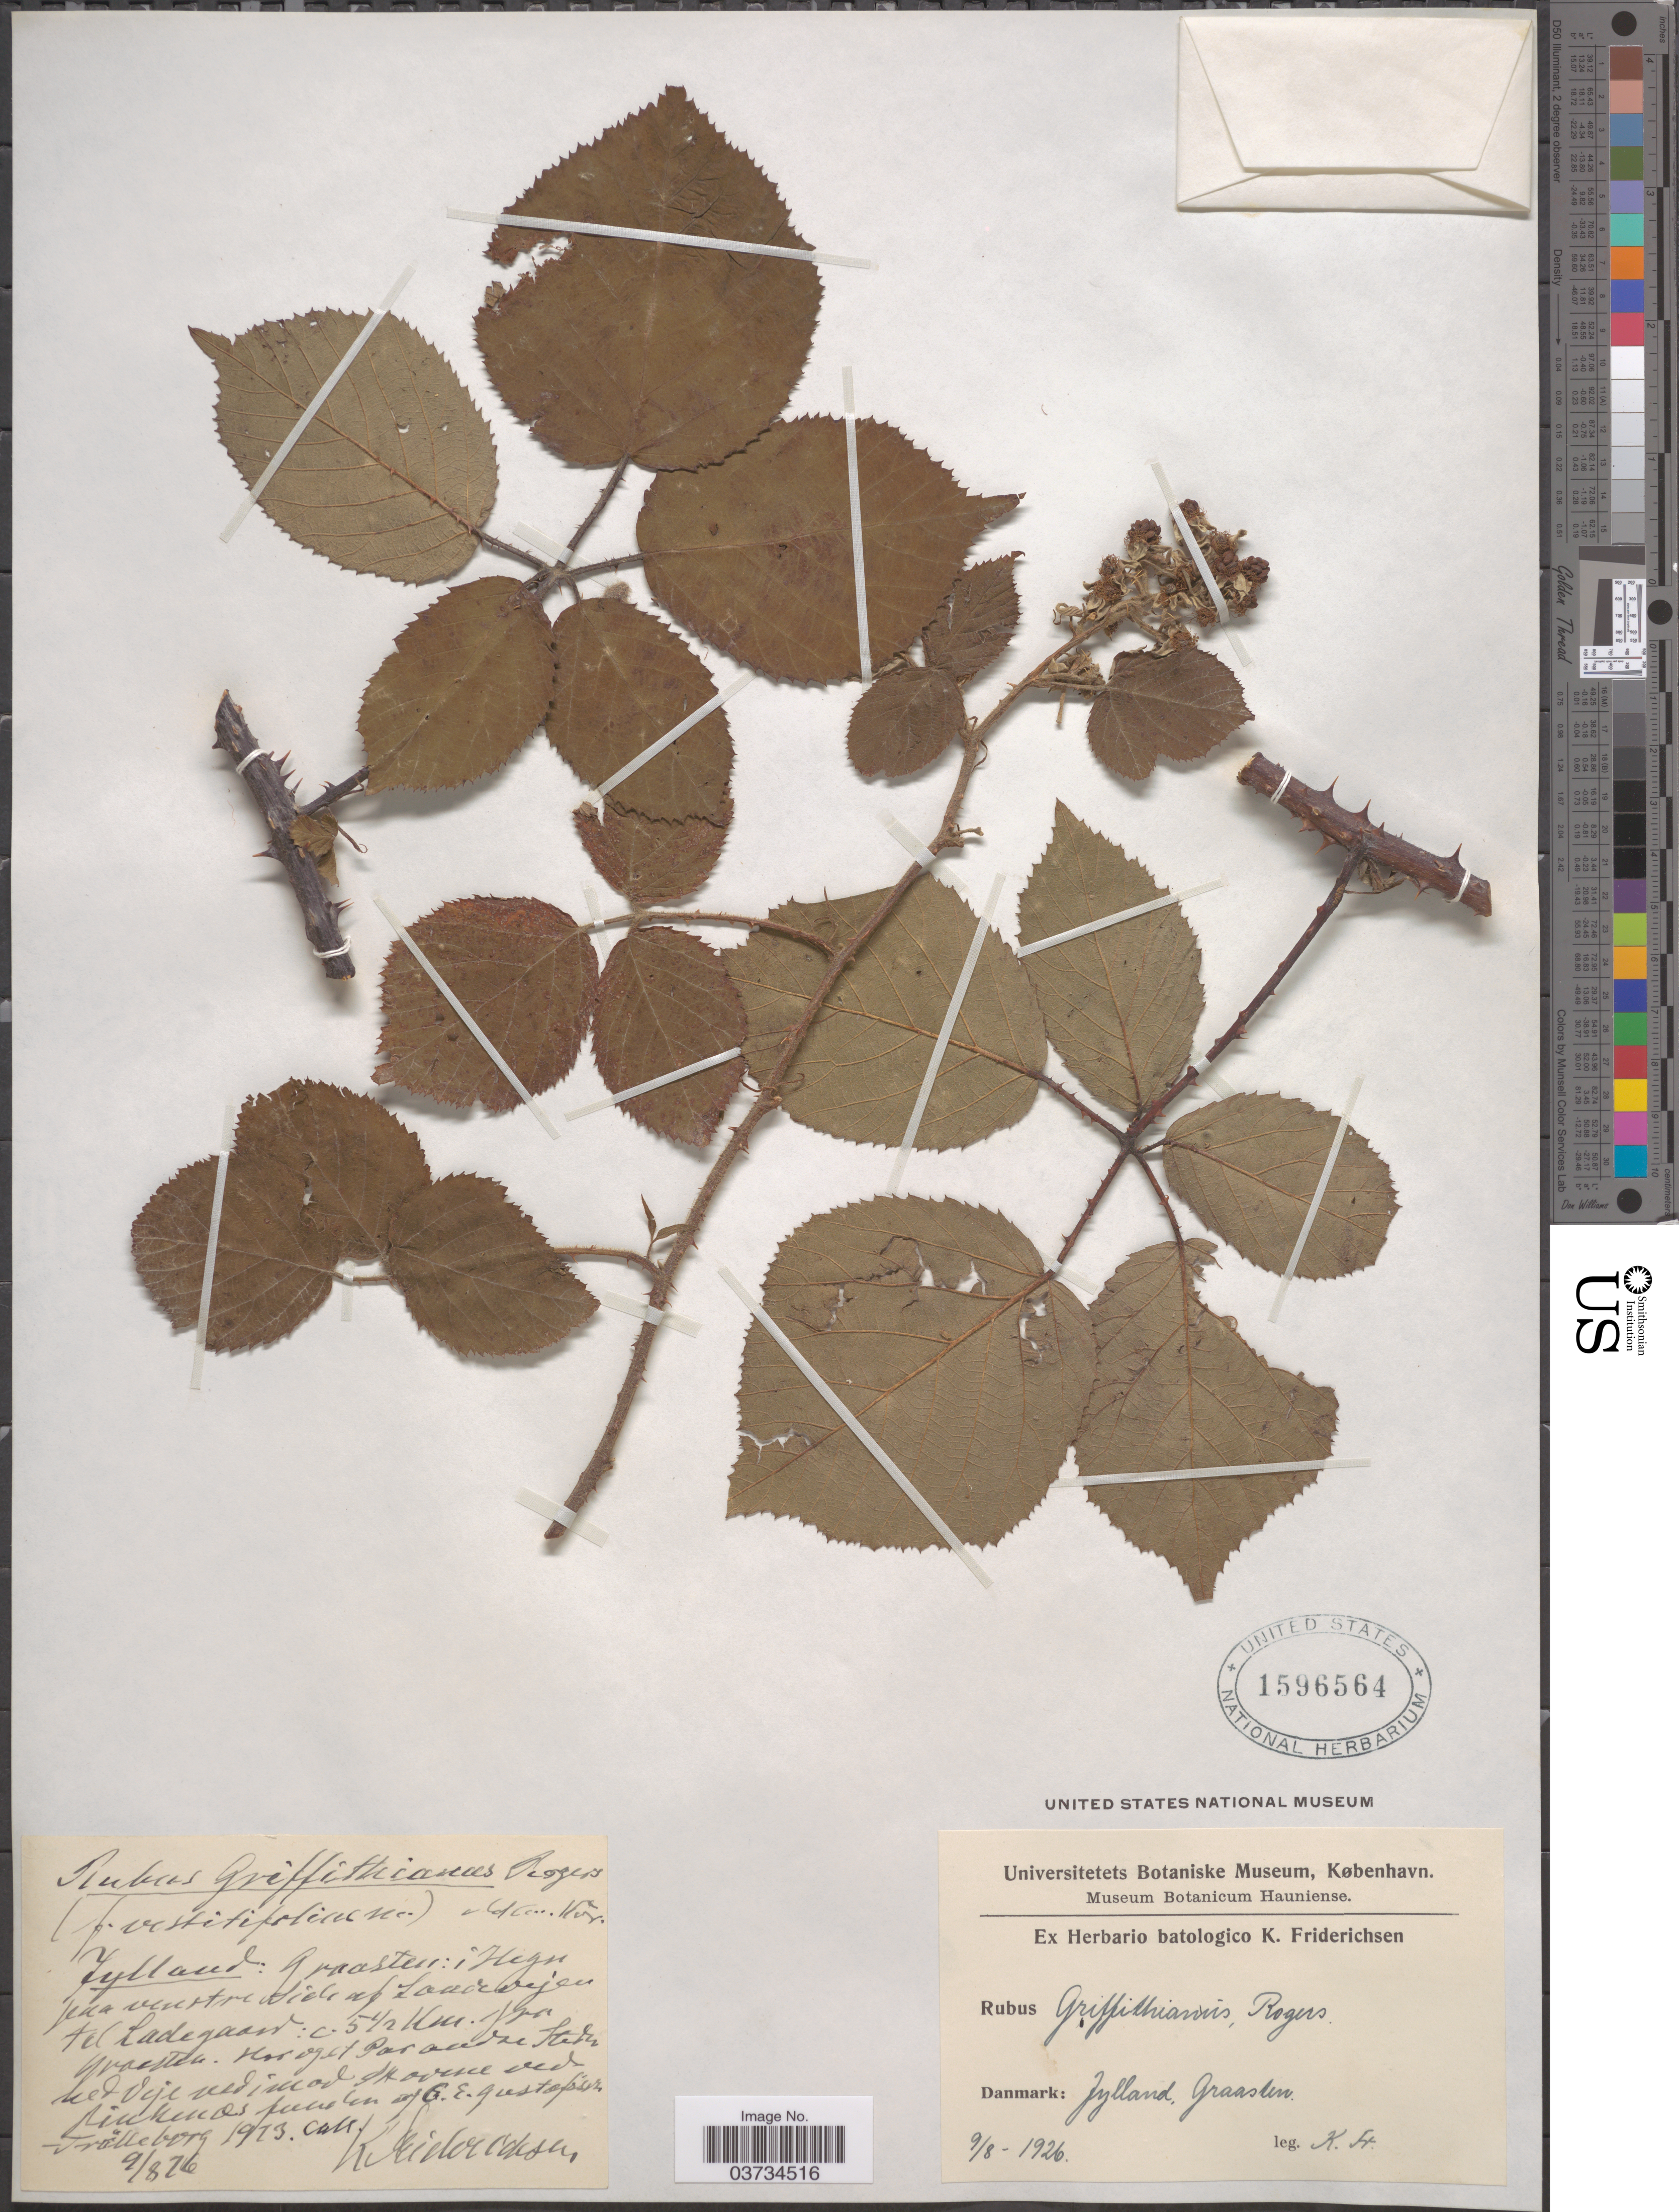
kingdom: Plantae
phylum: Tracheophyta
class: Magnoliopsida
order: Rosales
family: Rosaceae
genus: Rubus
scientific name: Rubus griffithianus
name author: W.M. Rogers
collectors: K. Friderichsen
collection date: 1926-08-09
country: Denmark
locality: Jylland, Graasten: i Hegn paa venstre wide af Landevejen tel Ladegaard: c. 5½ Km. fra Graasten. [interpreted]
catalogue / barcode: US 1596564